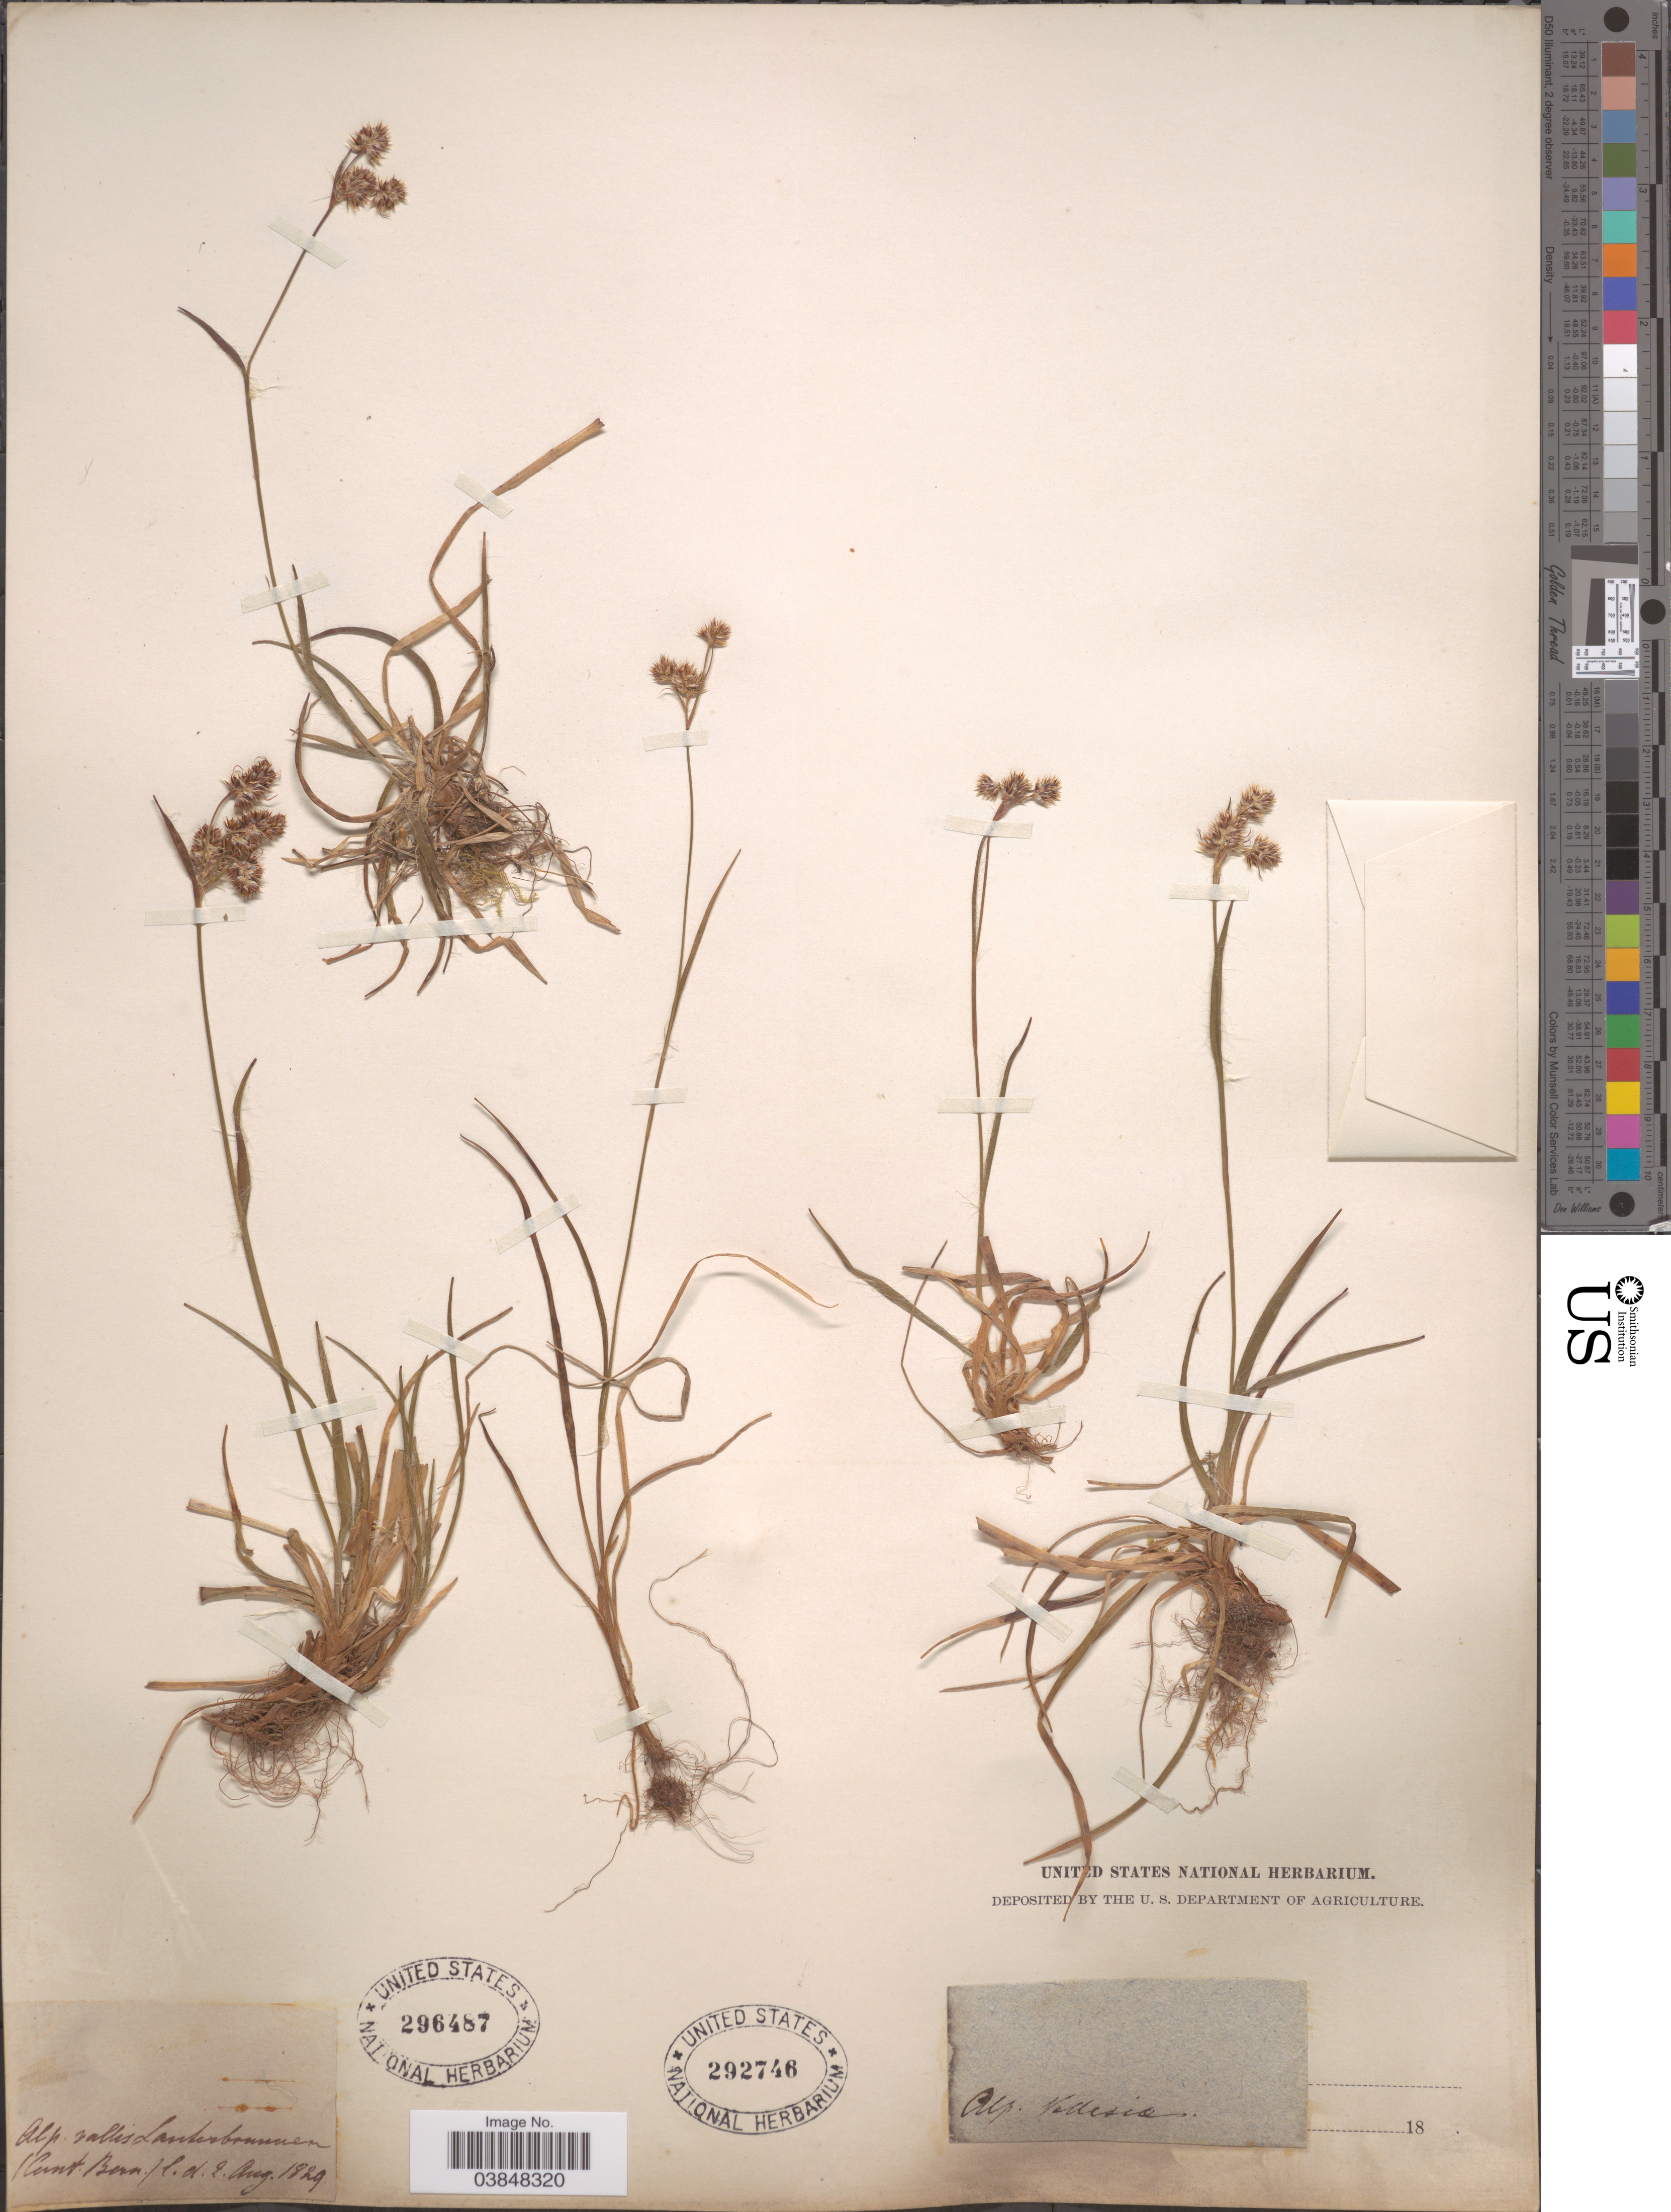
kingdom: Plantae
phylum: Tracheophyta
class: Liliopsida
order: Poales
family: Juncaceae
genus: Luzula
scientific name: Luzula sp.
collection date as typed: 18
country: Italy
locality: Alp. Vallosio.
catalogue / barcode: US 292746